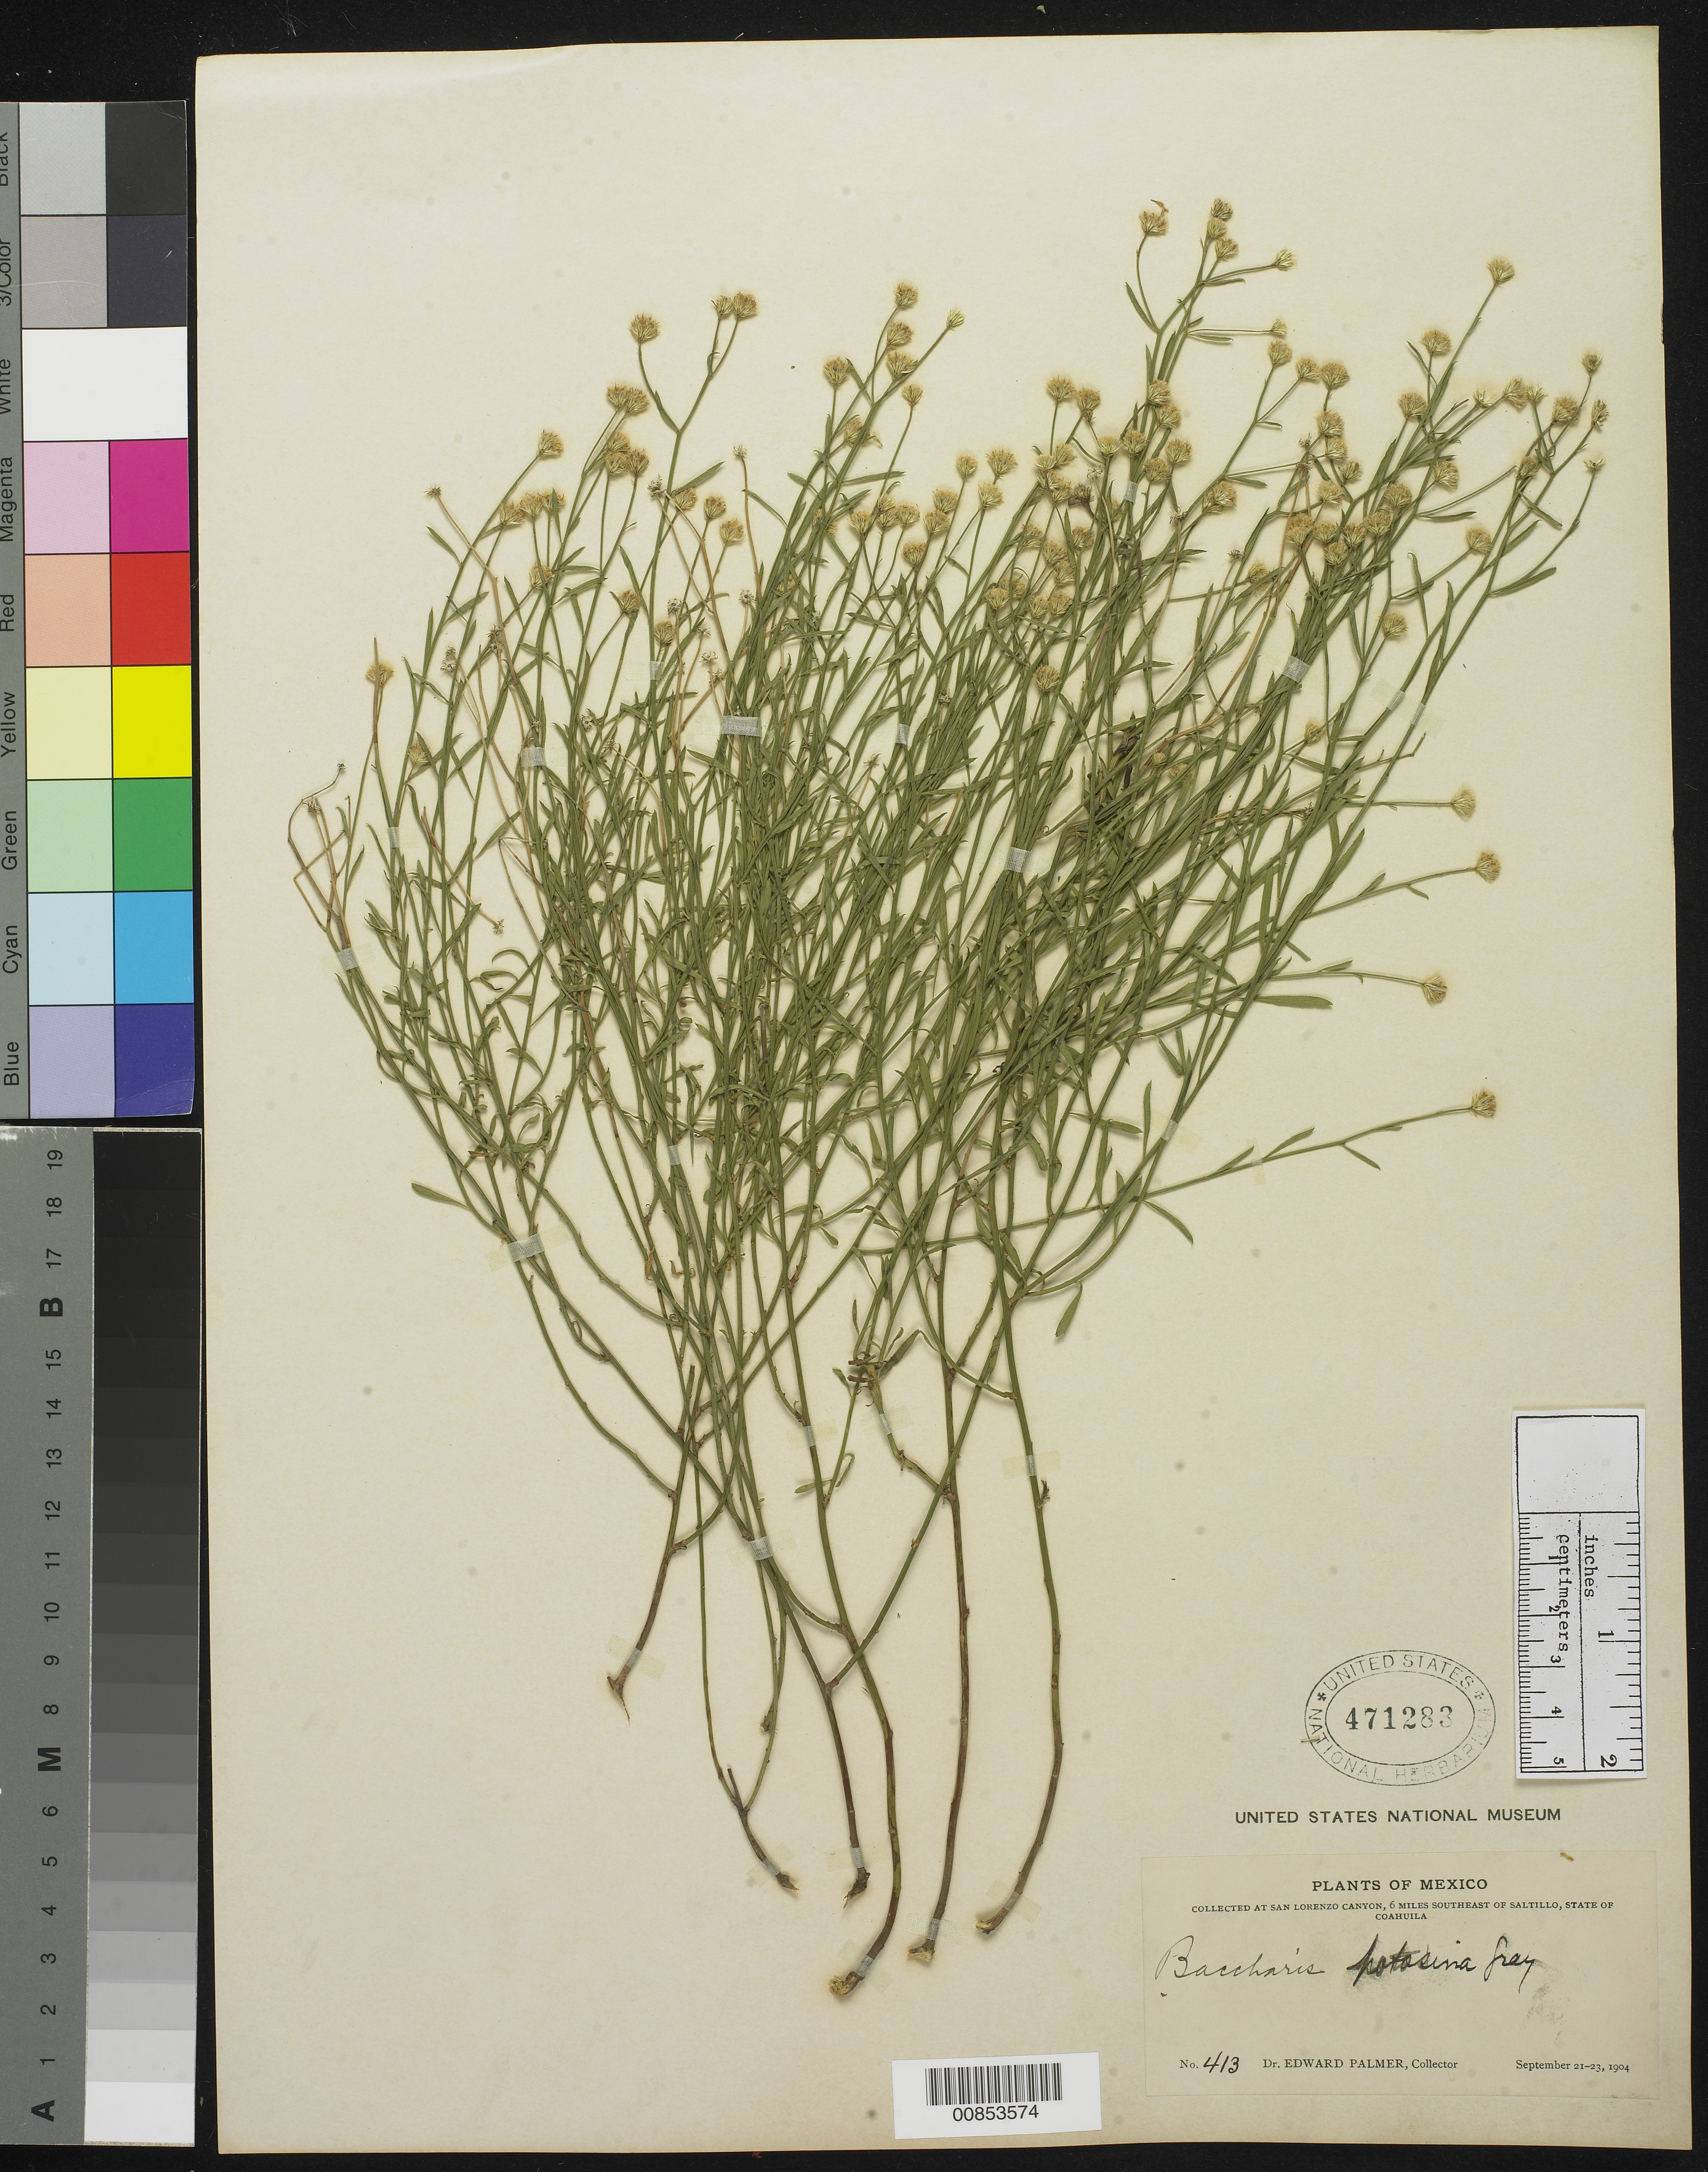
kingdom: Plantae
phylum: Tracheophyta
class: Magnoliopsida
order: Asterales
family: Asteraceae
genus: Baccharis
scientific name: Baccharis sulcata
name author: DC.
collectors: E. Palmer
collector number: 413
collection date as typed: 21 Sep 1904 to 23 Sep 1904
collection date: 1904-09-21/1904-09-23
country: Mexico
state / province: Coahuila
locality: San Lorenzo Canyon, 6 miles southeast of Saltillo, Coahuila.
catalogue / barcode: US 471283